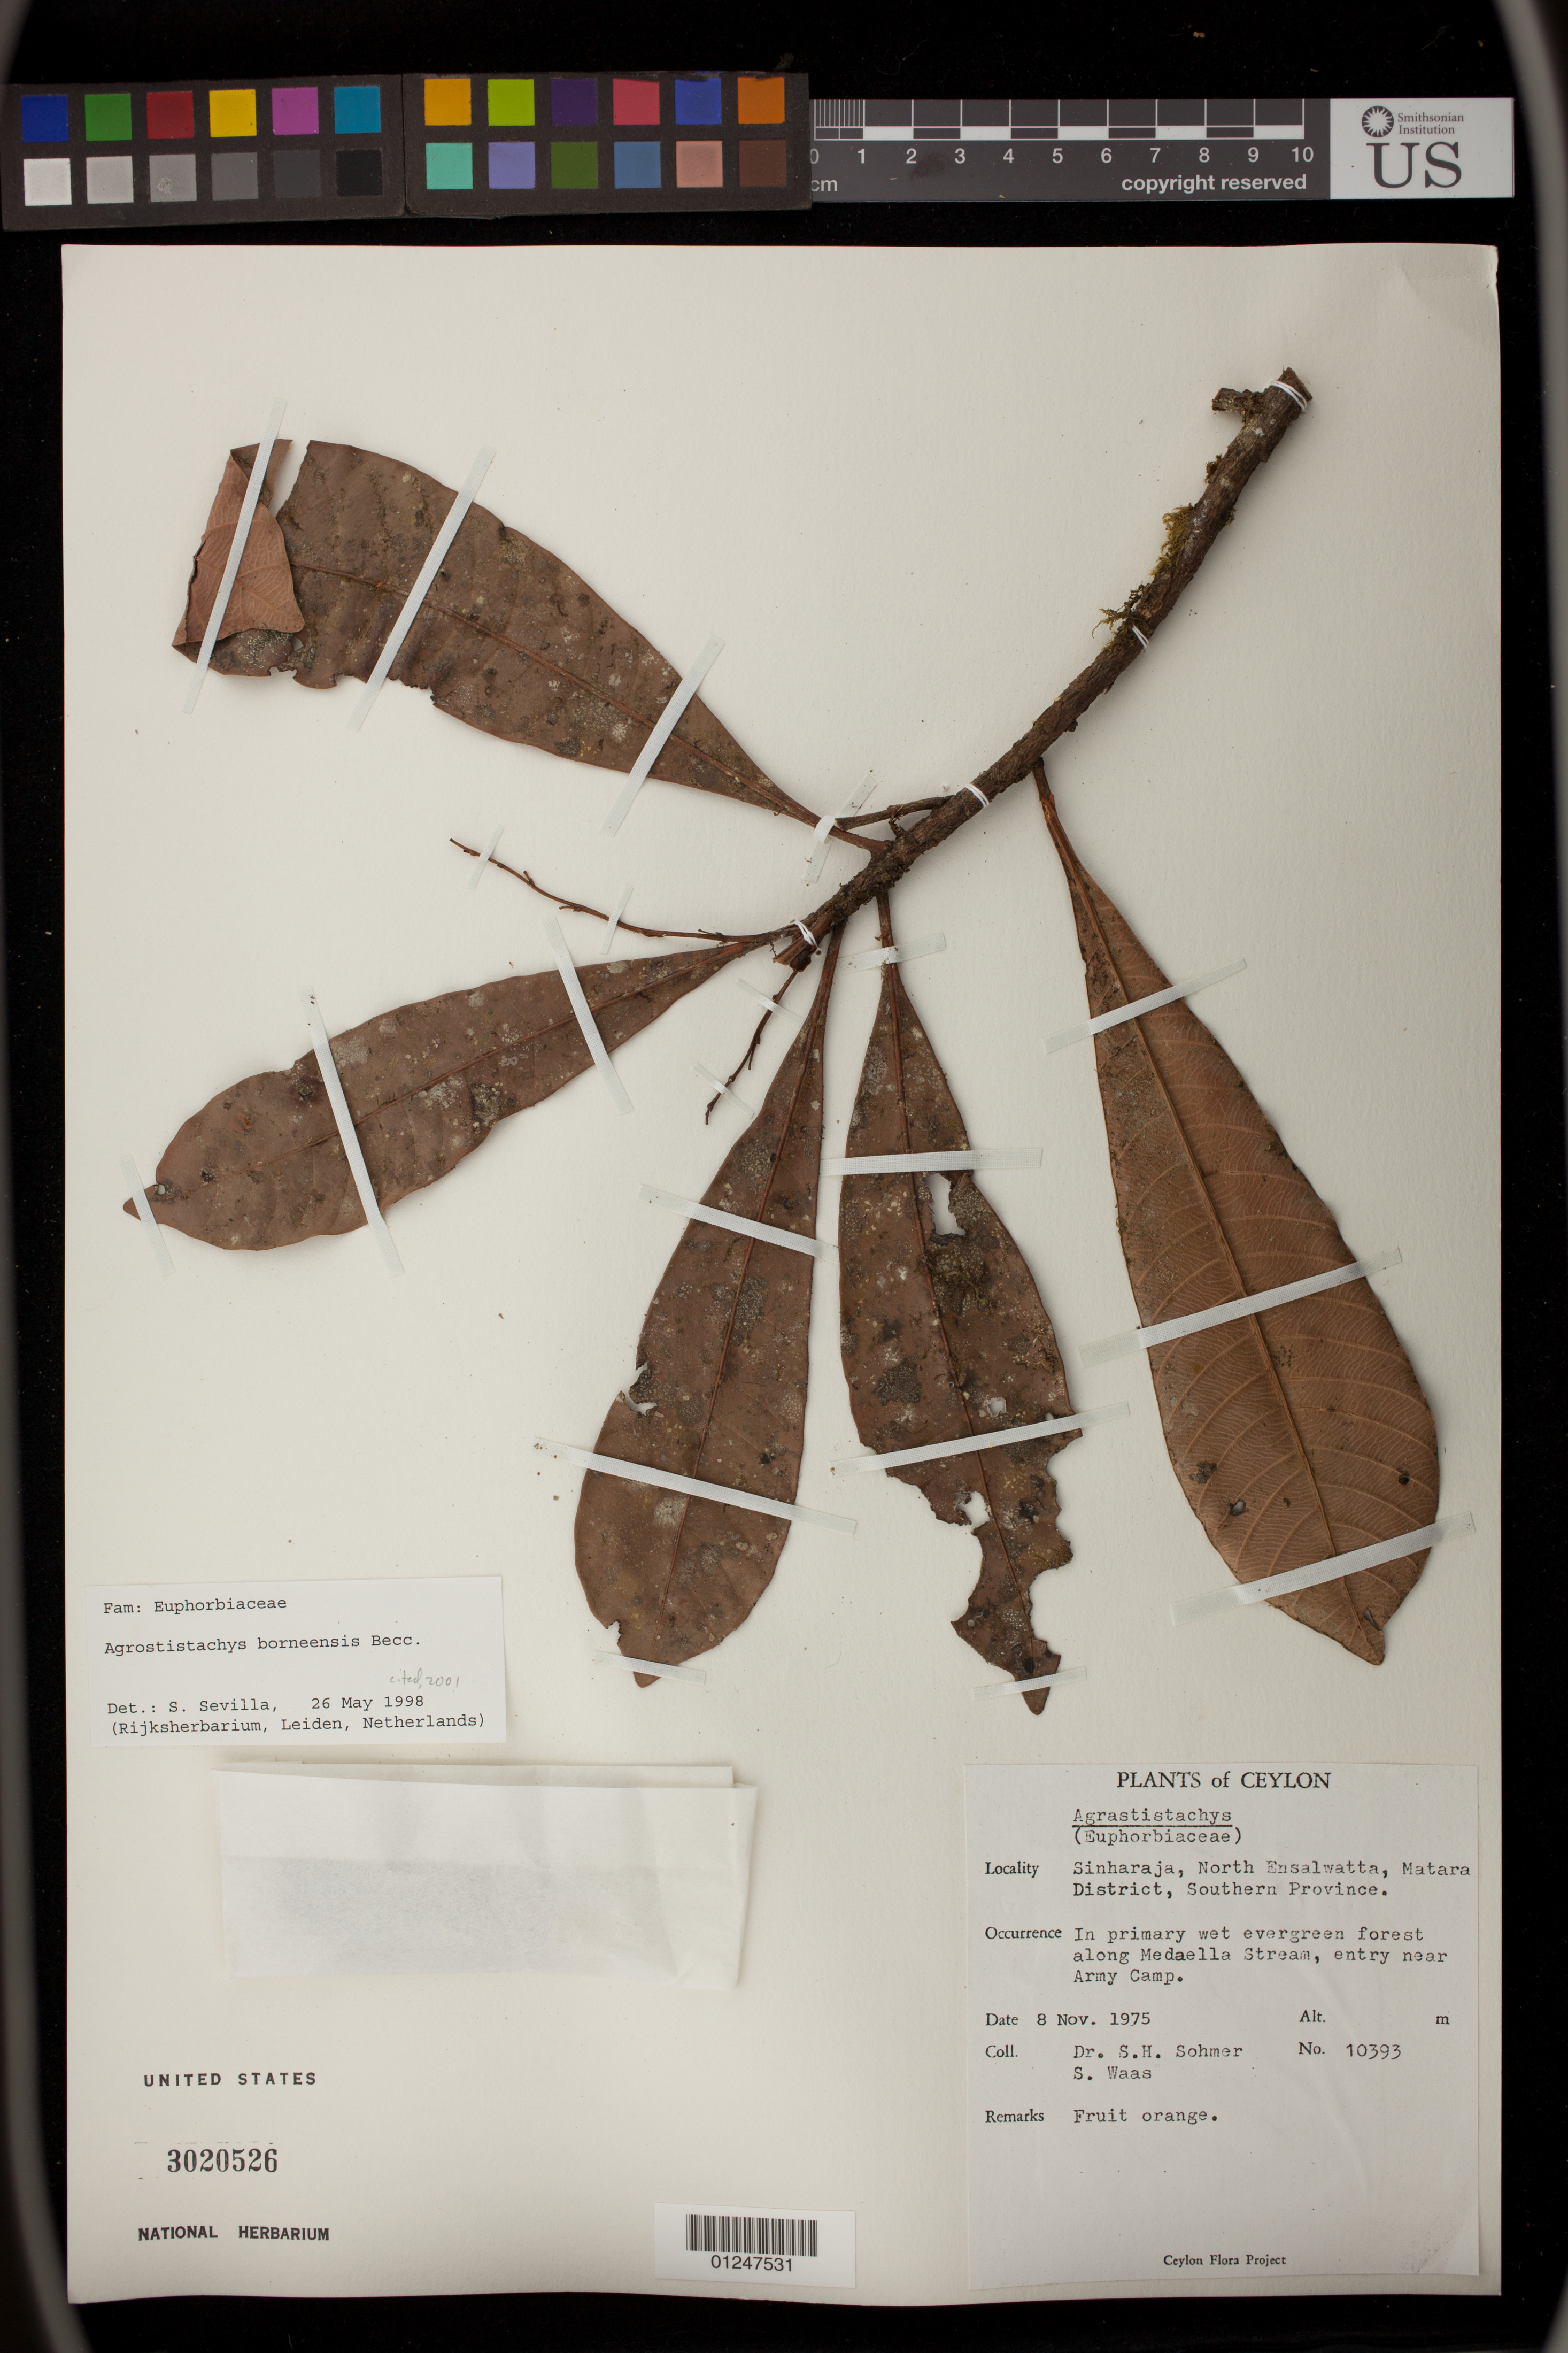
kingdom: Plantae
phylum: Tracheophyta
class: Magnoliopsida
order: Malpighiales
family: Euphorbiaceae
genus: Agrostistachys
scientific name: Agrostistachys borneensis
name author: Becc.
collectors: S. H. Sohmer & S. Waas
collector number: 10393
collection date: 1975-11-08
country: Sri Lanka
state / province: Southern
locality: Sinharaja, North Ensalwatta, Matara District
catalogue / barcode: US 3020526